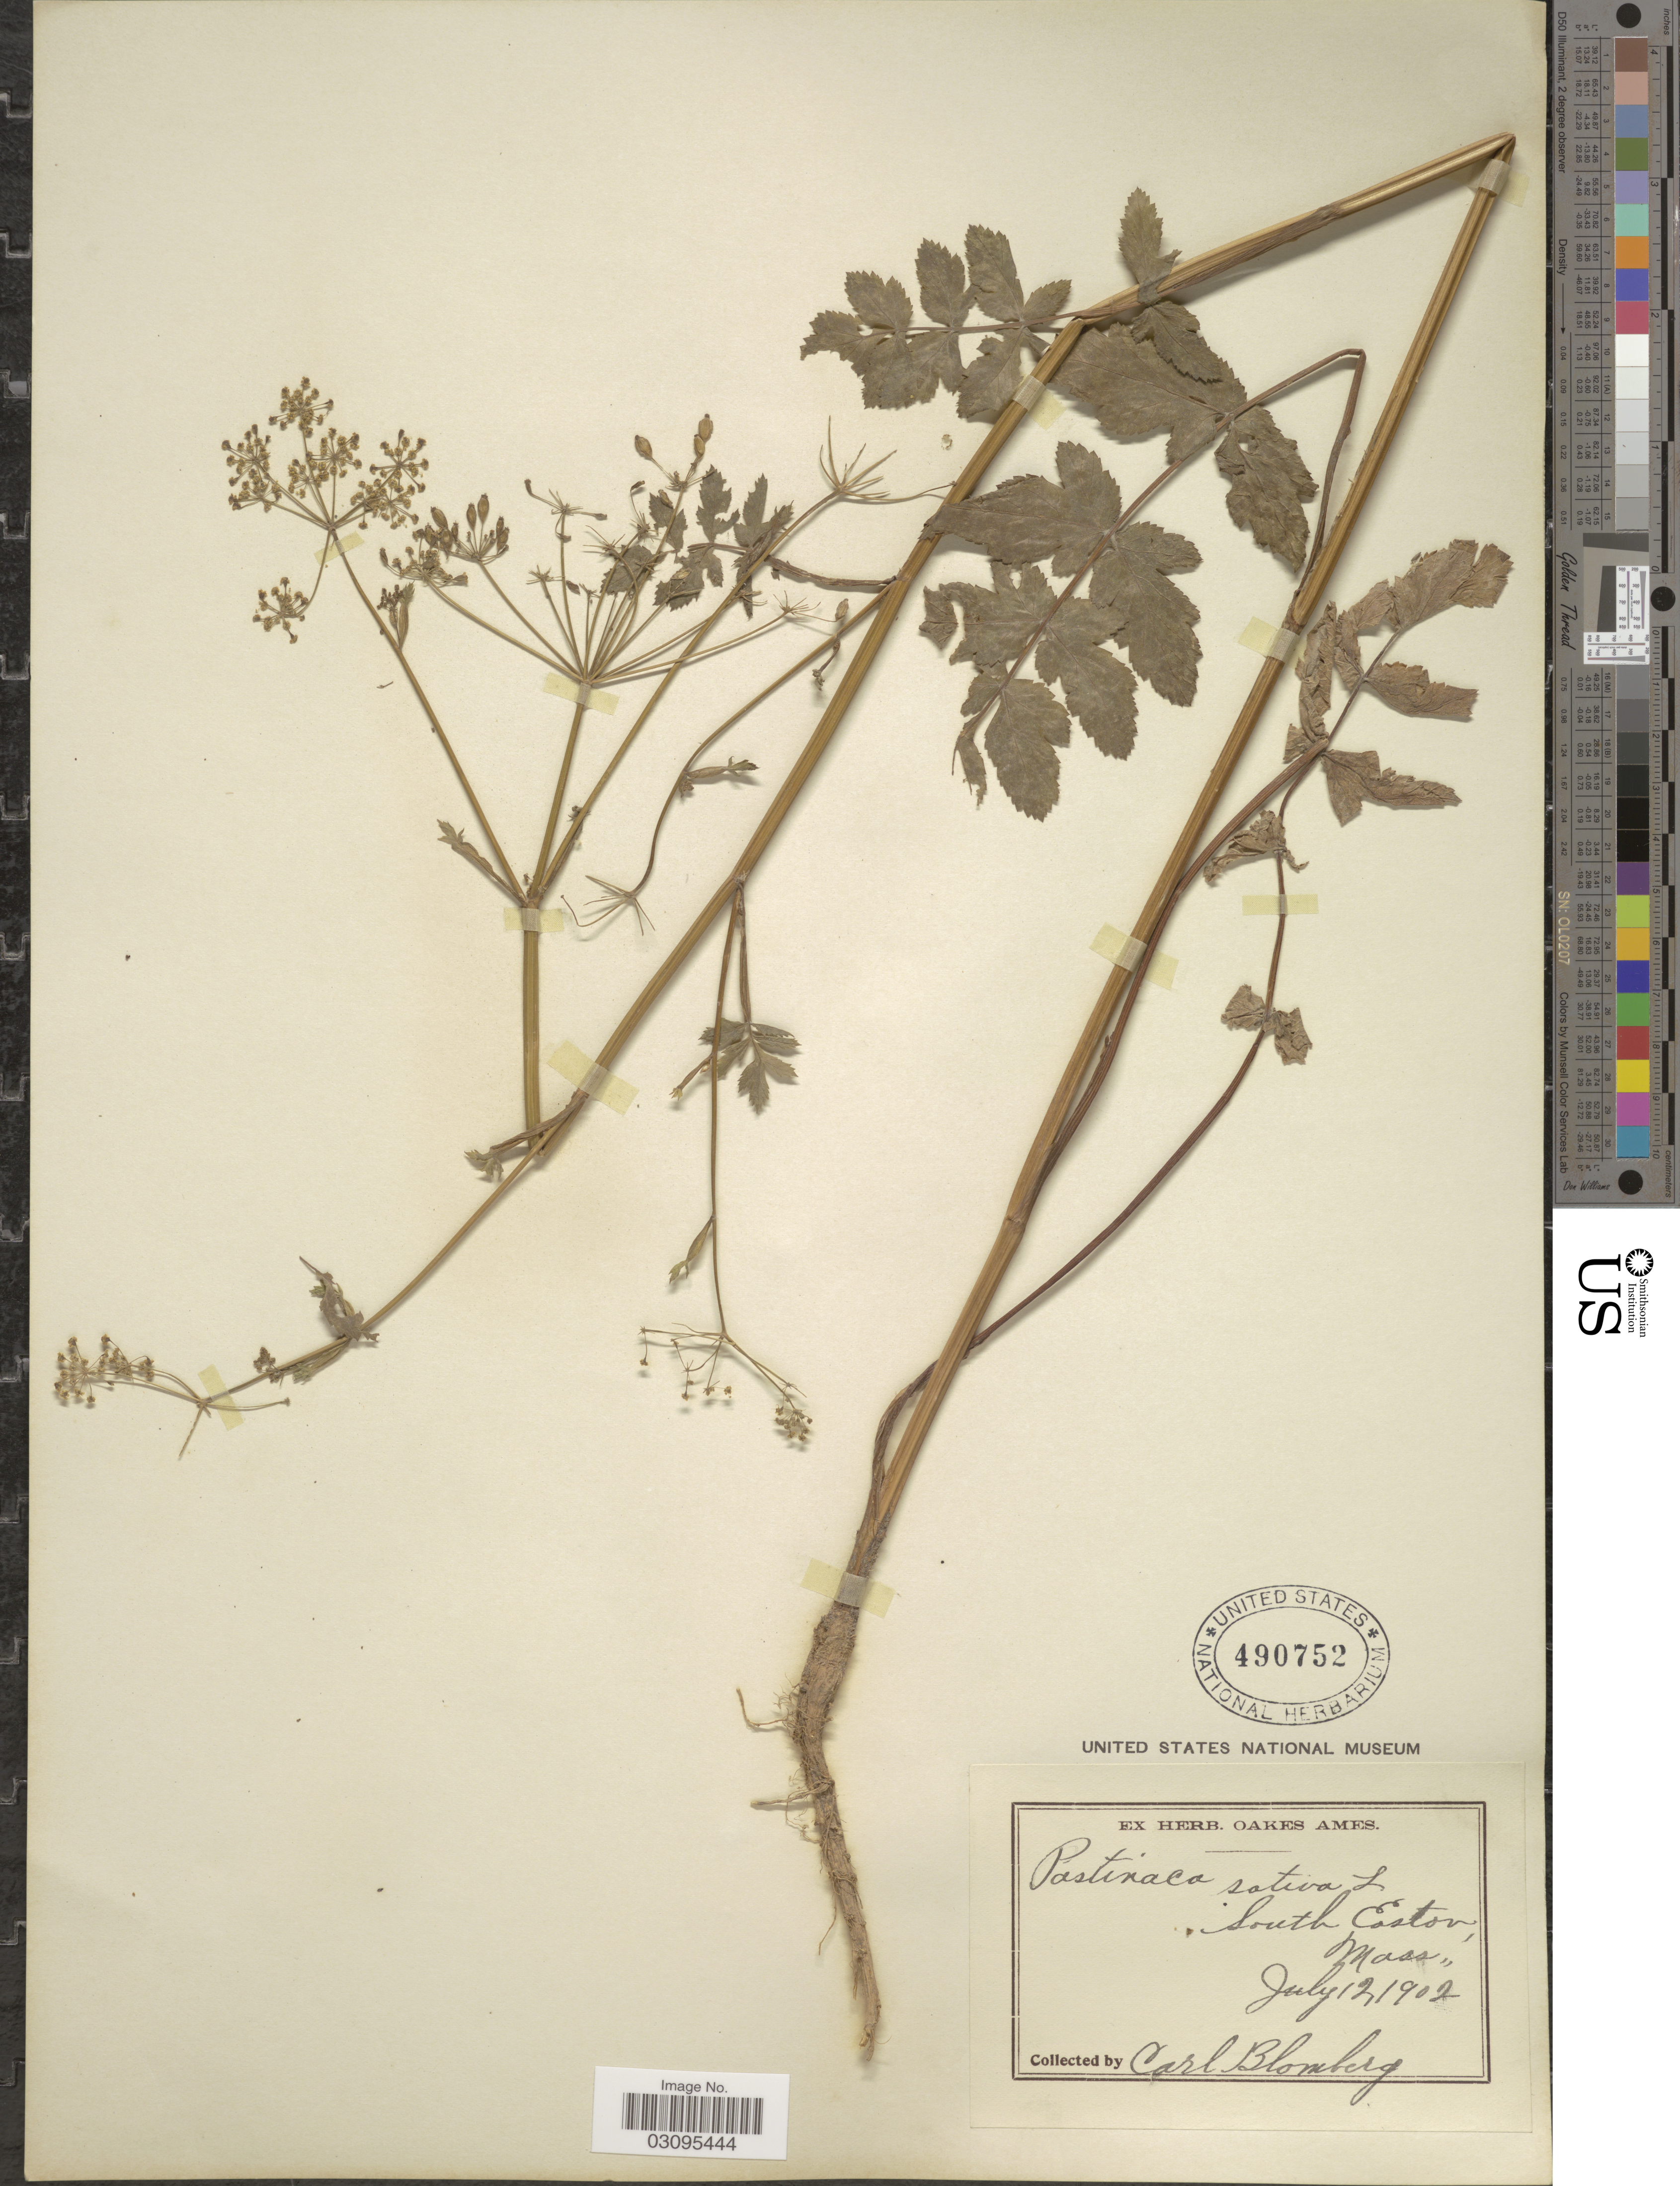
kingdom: Plantae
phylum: Tracheophyta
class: Magnoliopsida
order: Apiales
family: Apiaceae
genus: Pastinaca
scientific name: Pastinaca sativa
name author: L.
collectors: A. Blomberg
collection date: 1902-07-12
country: United States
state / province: Massachusetts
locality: South Easton.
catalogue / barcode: US 490752